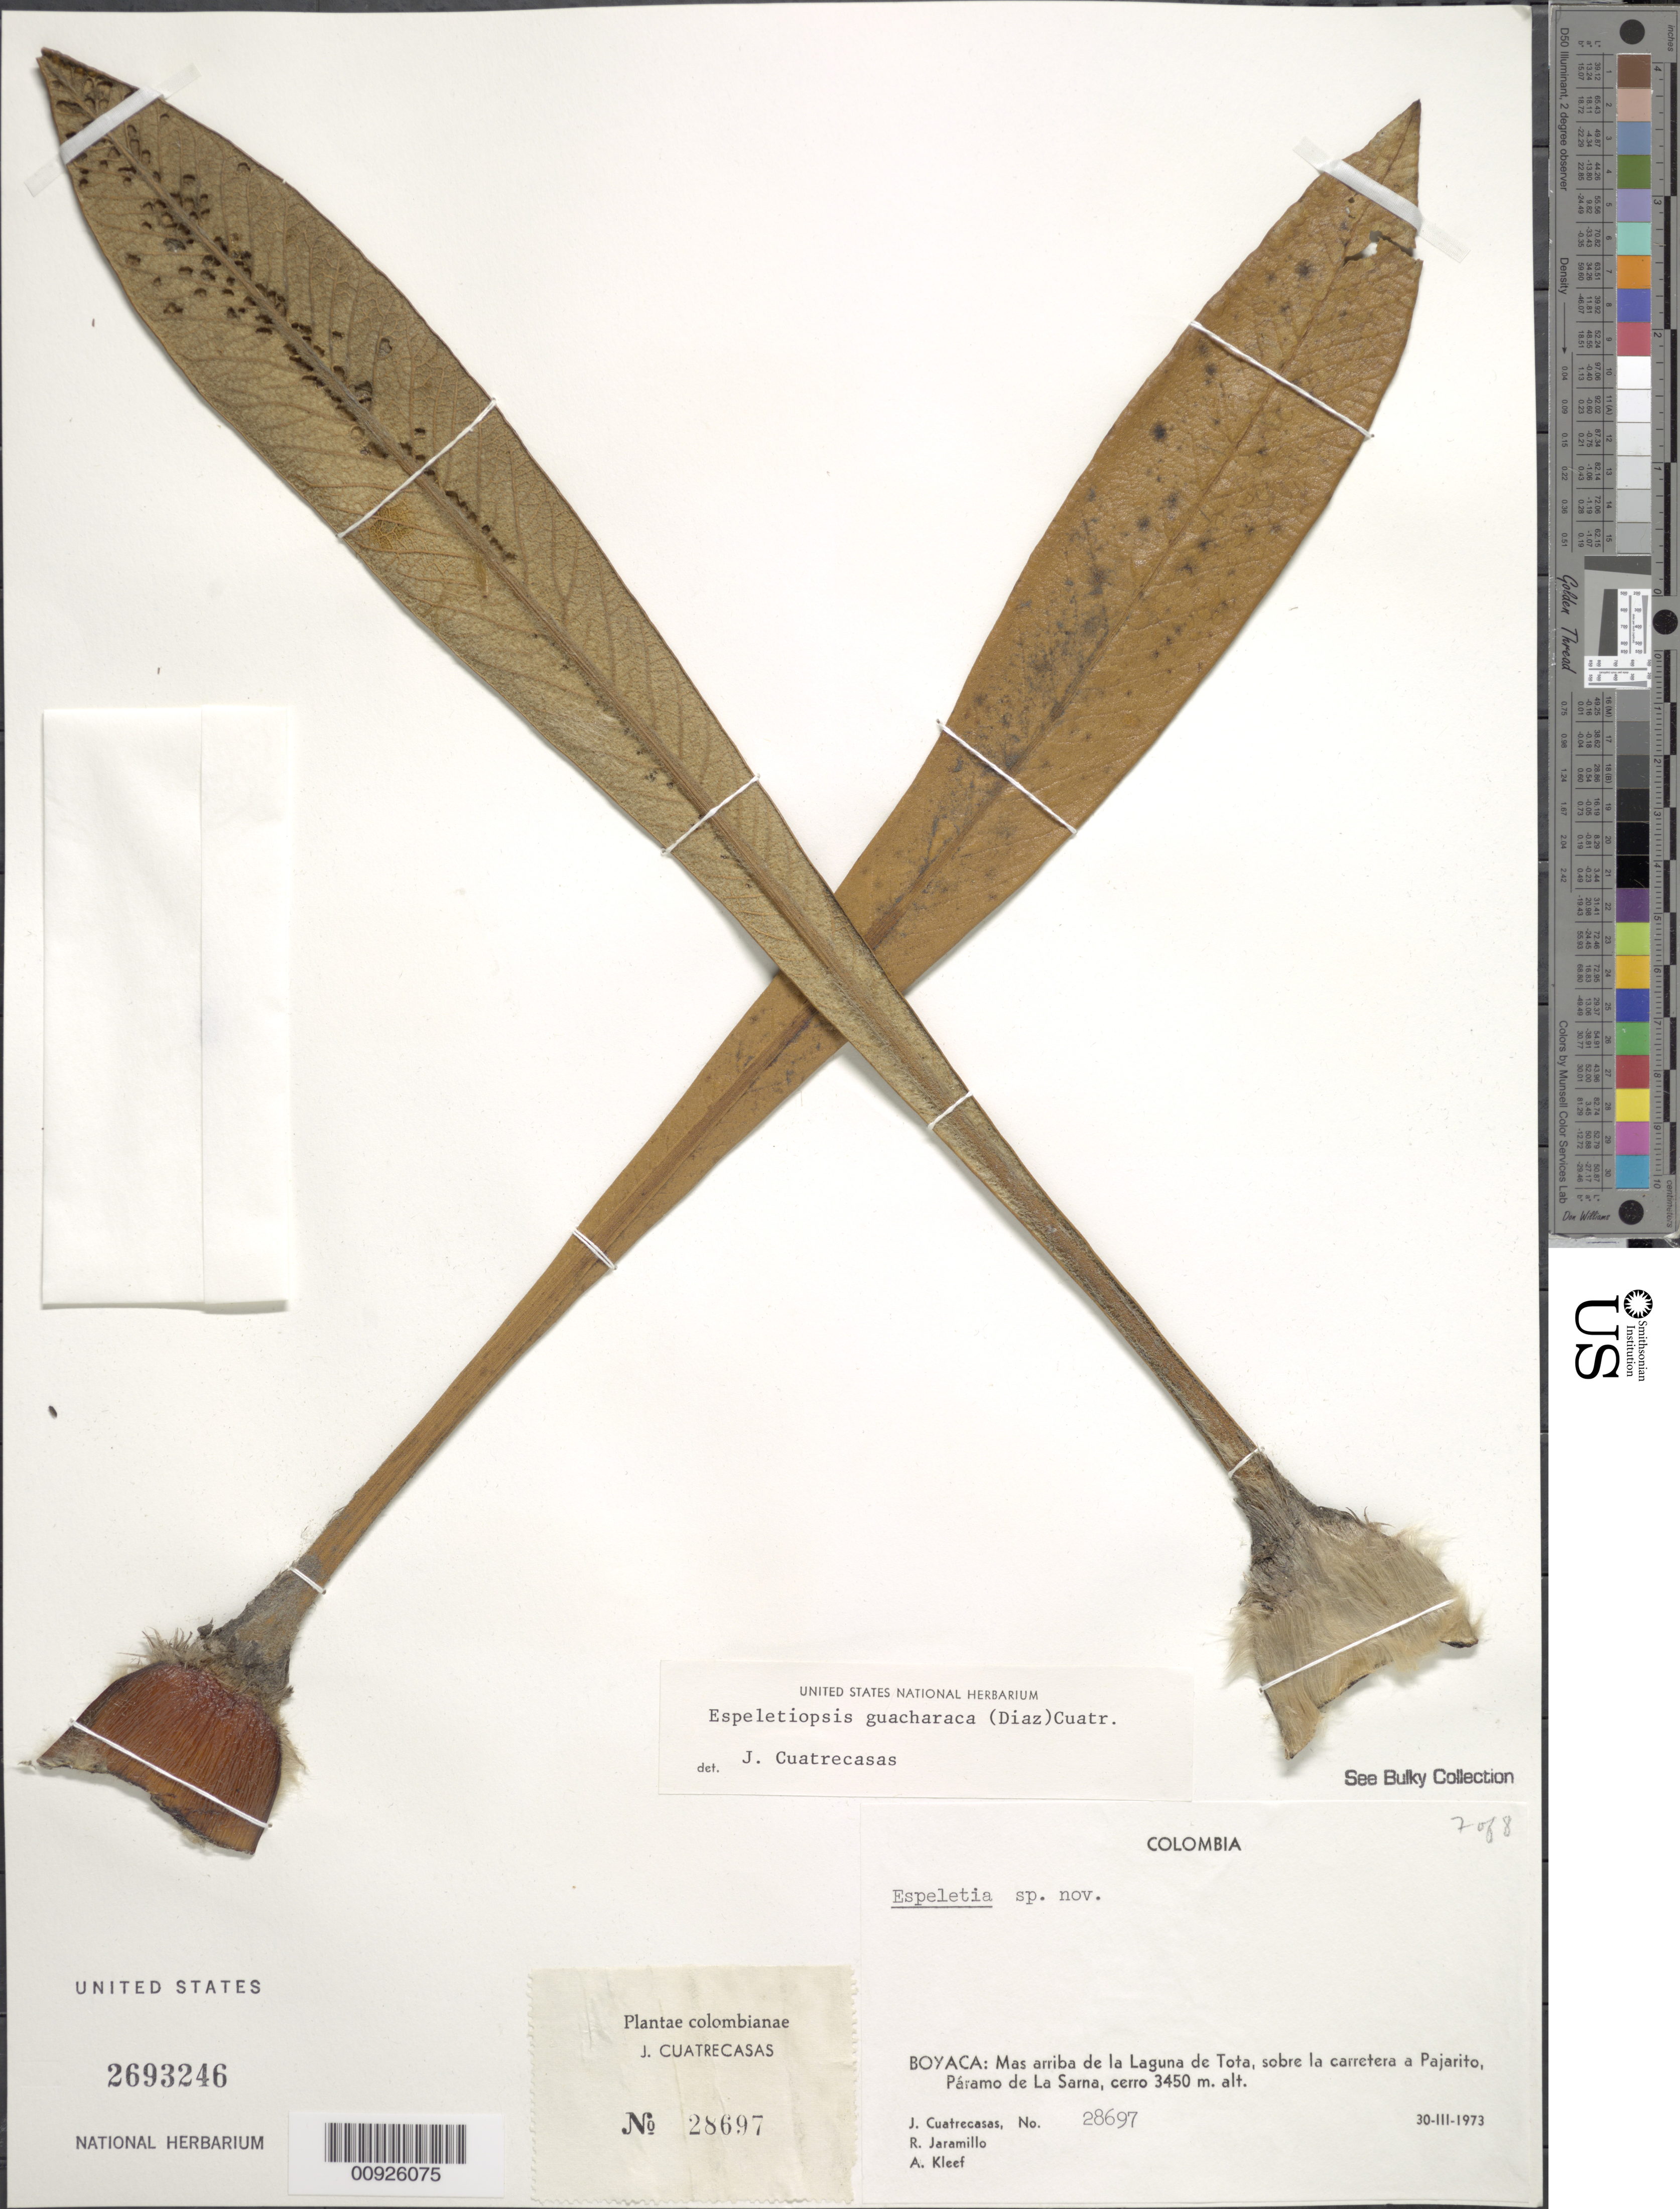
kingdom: Plantae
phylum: Tracheophyta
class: Magnoliopsida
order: Asterales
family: Asteraceae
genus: Espeletiopsis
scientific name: Espeletiopsis jimenez-quesadae var. guacharaca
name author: (S. Díaz) Cuatrec.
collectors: J. Cuatrecasas, R. Jaramillo M. & A. Kleef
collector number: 28697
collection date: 1973-03-30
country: Colombia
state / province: Boyacá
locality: Boyacá: Mas arriba de la Laguna de Tota, sobre la carretera a Pajarito, Paramo de La Sarna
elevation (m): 3450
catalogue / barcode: US 2693246